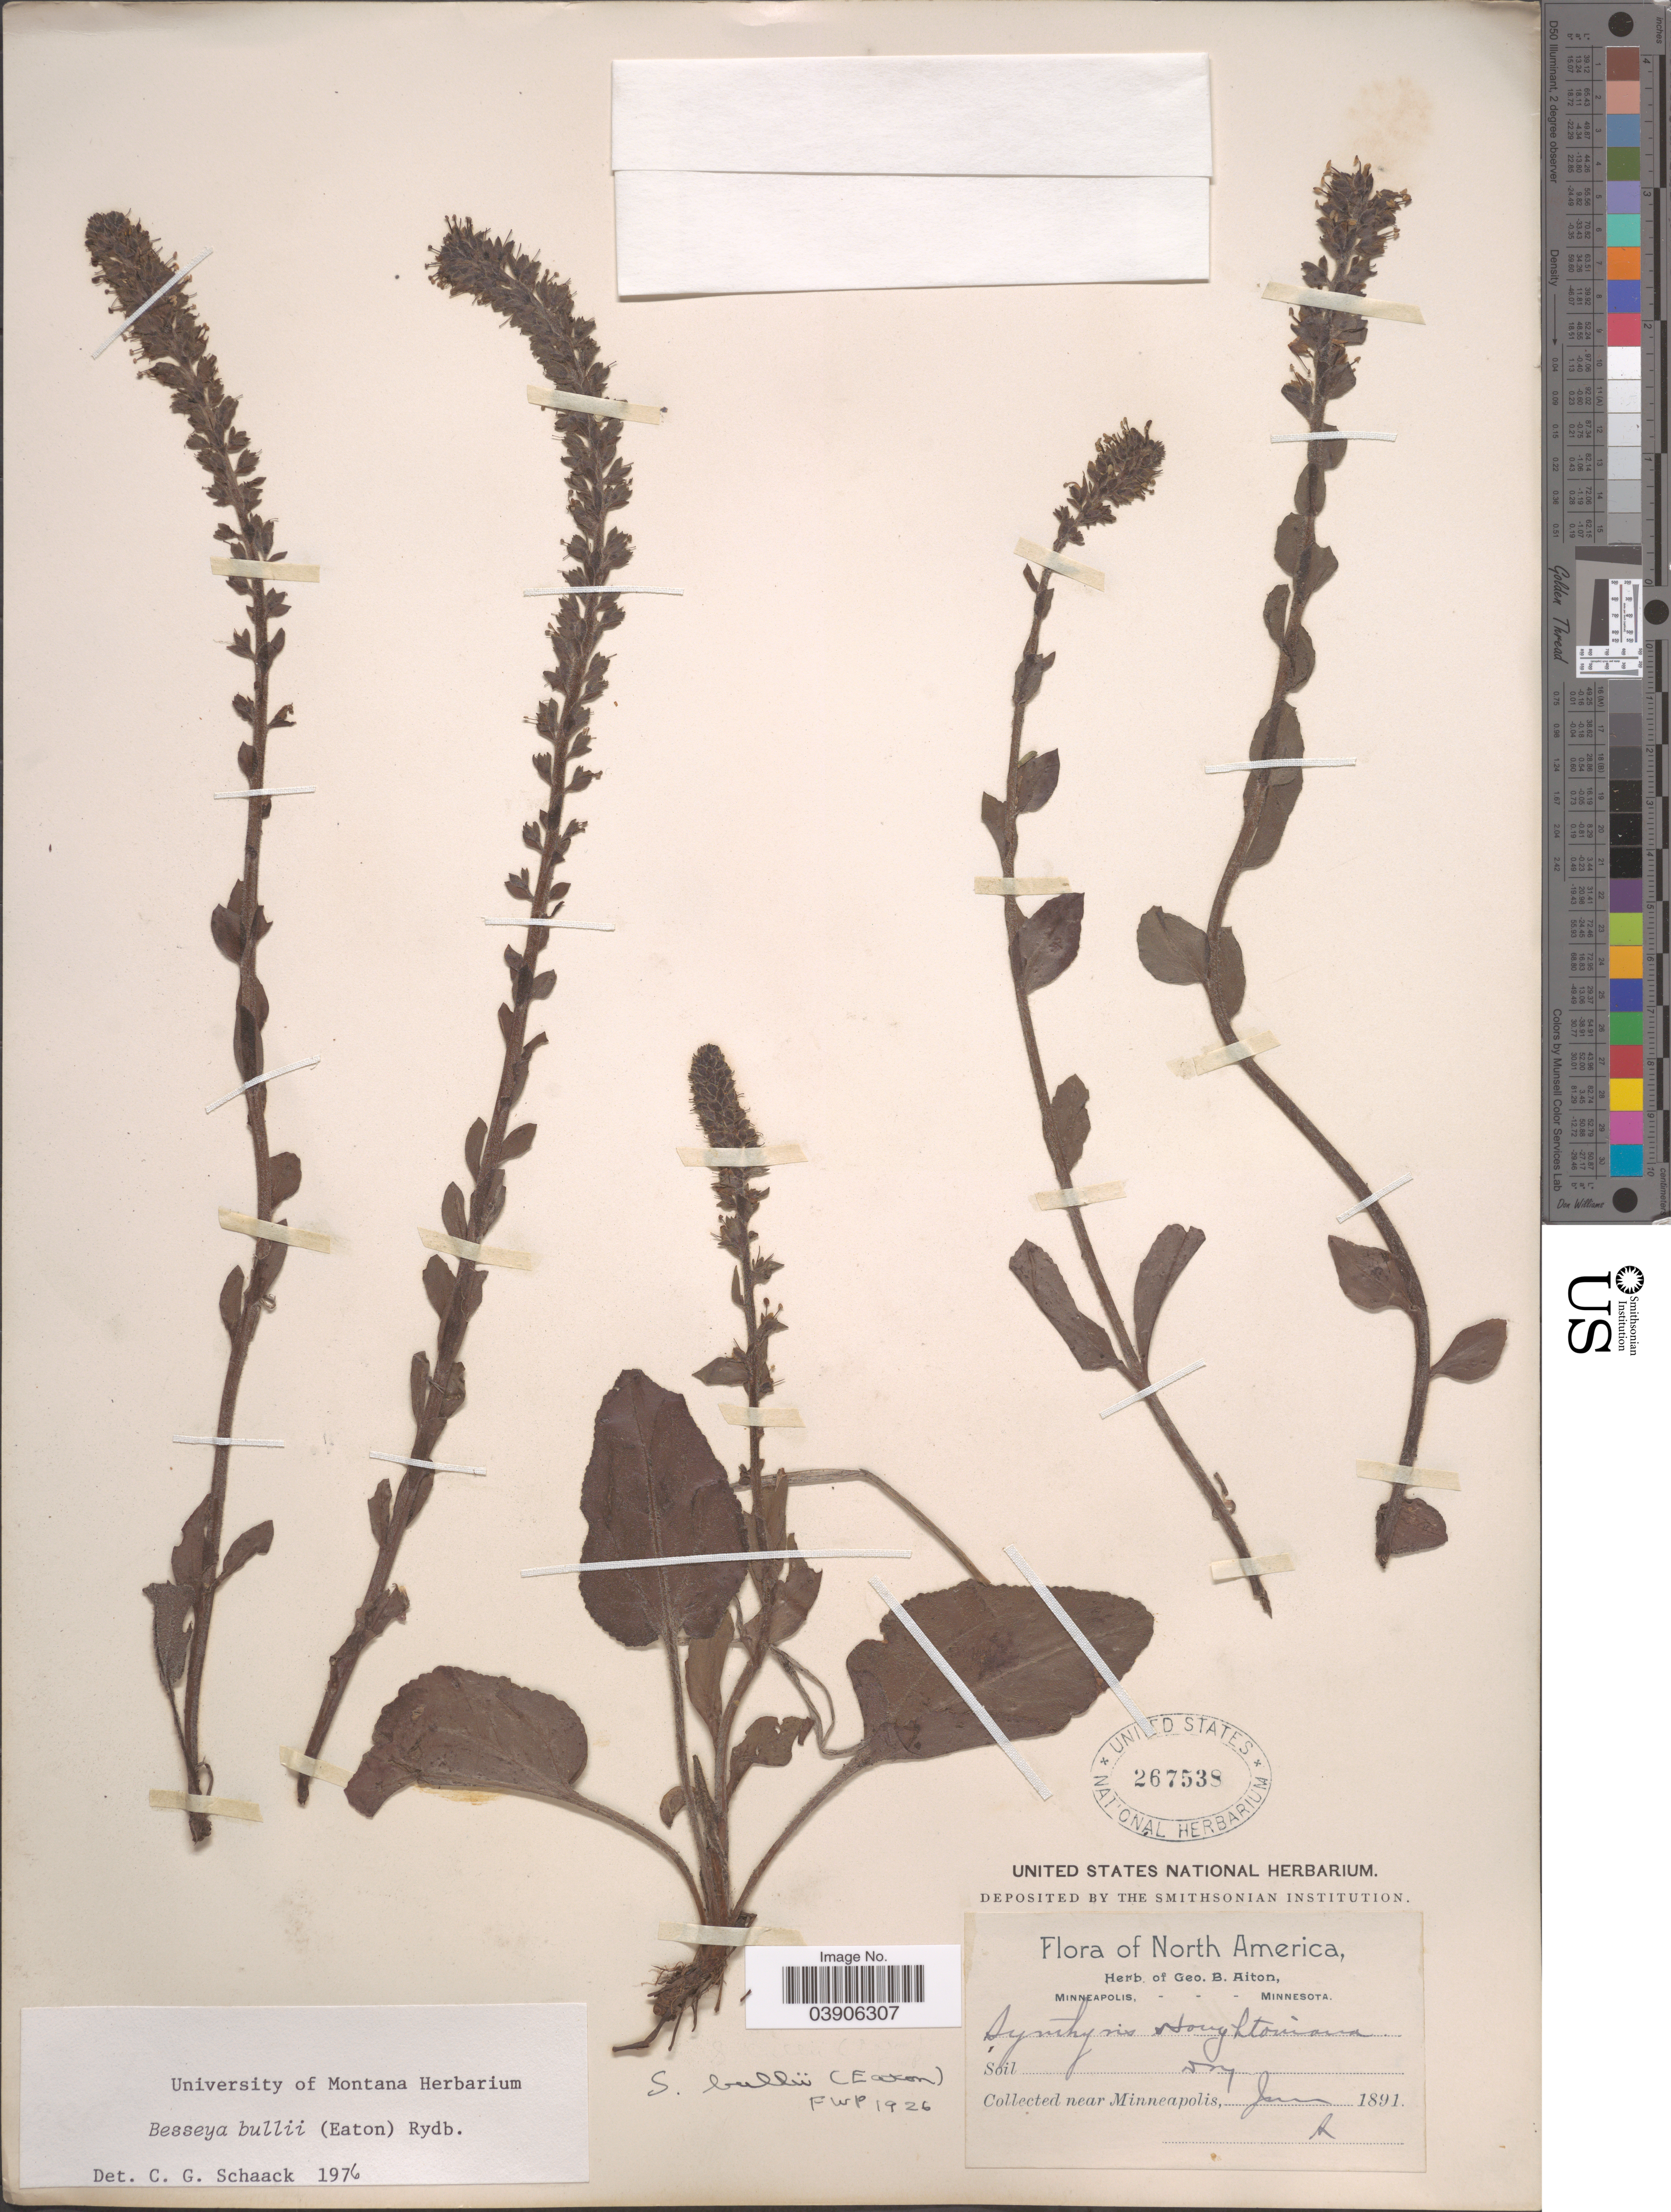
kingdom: Plantae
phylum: Tracheophyta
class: Magnoliopsida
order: Lamiales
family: Plantaginaceae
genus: Synthyris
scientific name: Synthyris bullii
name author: (Eaton) A. Heller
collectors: ex herb. Geo. B. Aiton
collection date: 1891-06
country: United States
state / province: Minnesota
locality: Near Minneapolis.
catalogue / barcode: US 267538